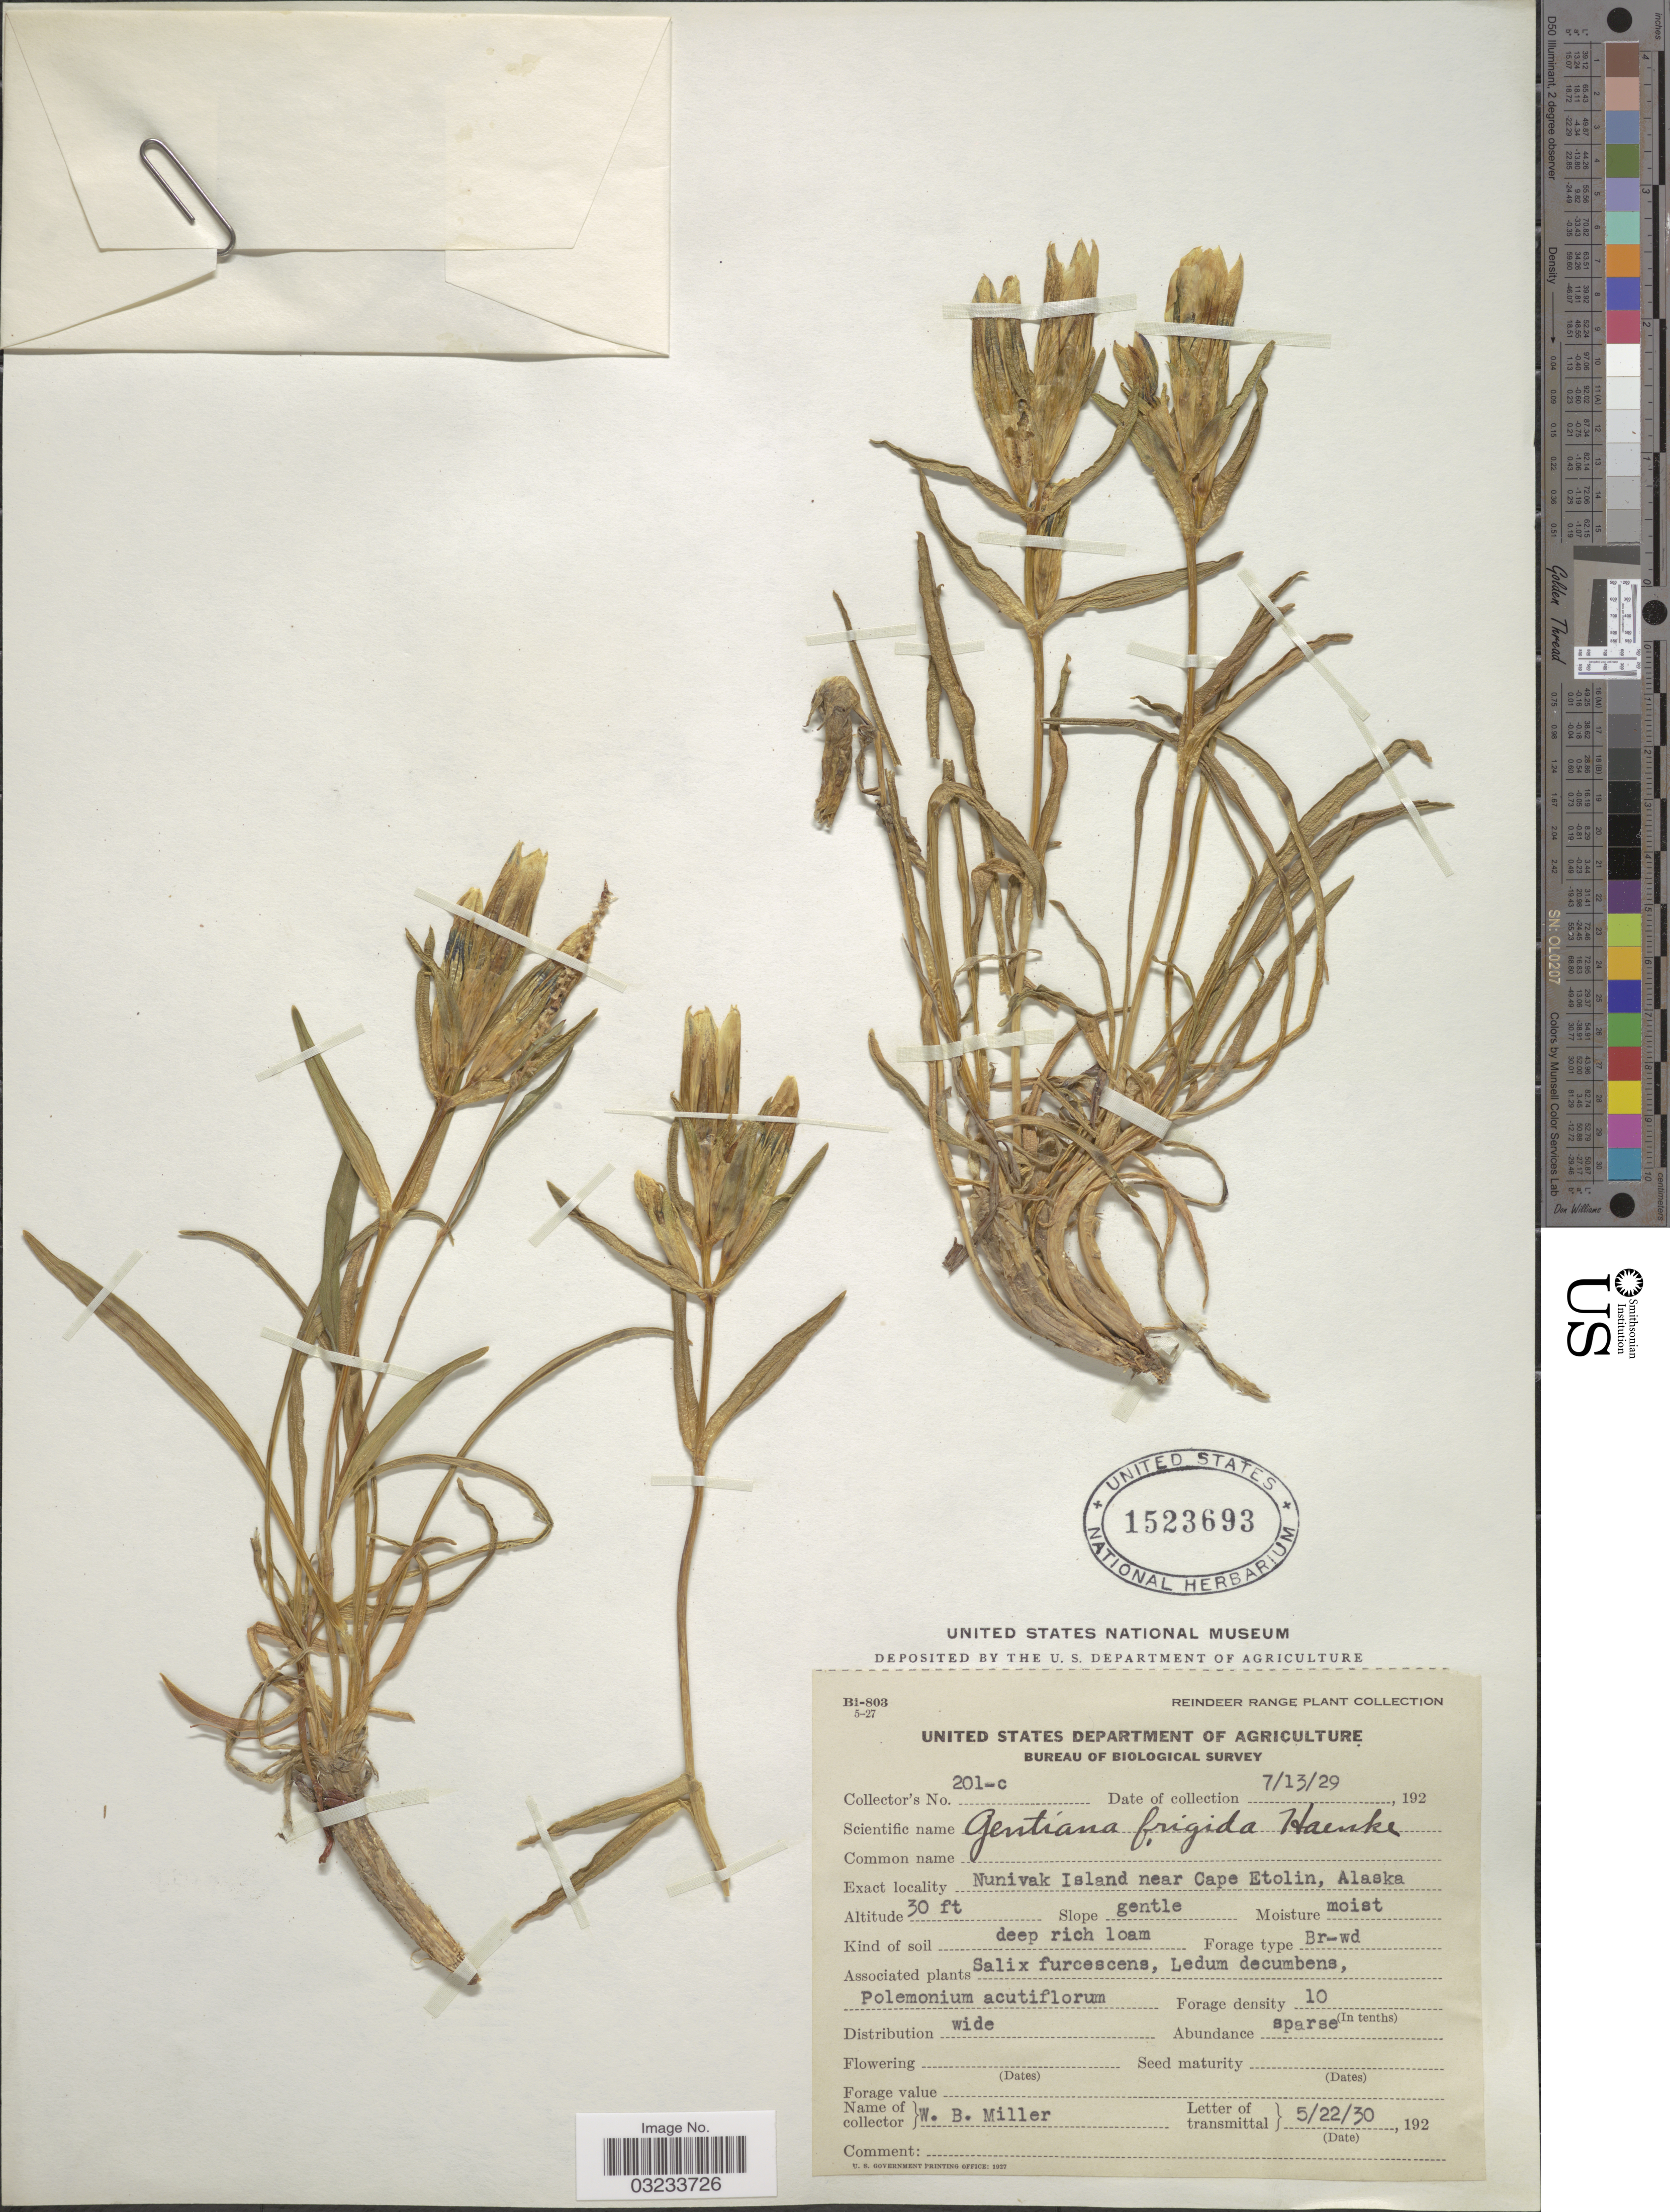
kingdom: Plantae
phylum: Tracheophyta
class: Magnoliopsida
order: Gentianales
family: Gentianaceae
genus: Gentiana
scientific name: Gentiana algida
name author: Pall.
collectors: W. Miller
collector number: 201-c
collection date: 1929-07-13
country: United States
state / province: Alaska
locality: Nunivak Island near Cape Etolin.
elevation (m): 9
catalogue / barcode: US 1523693